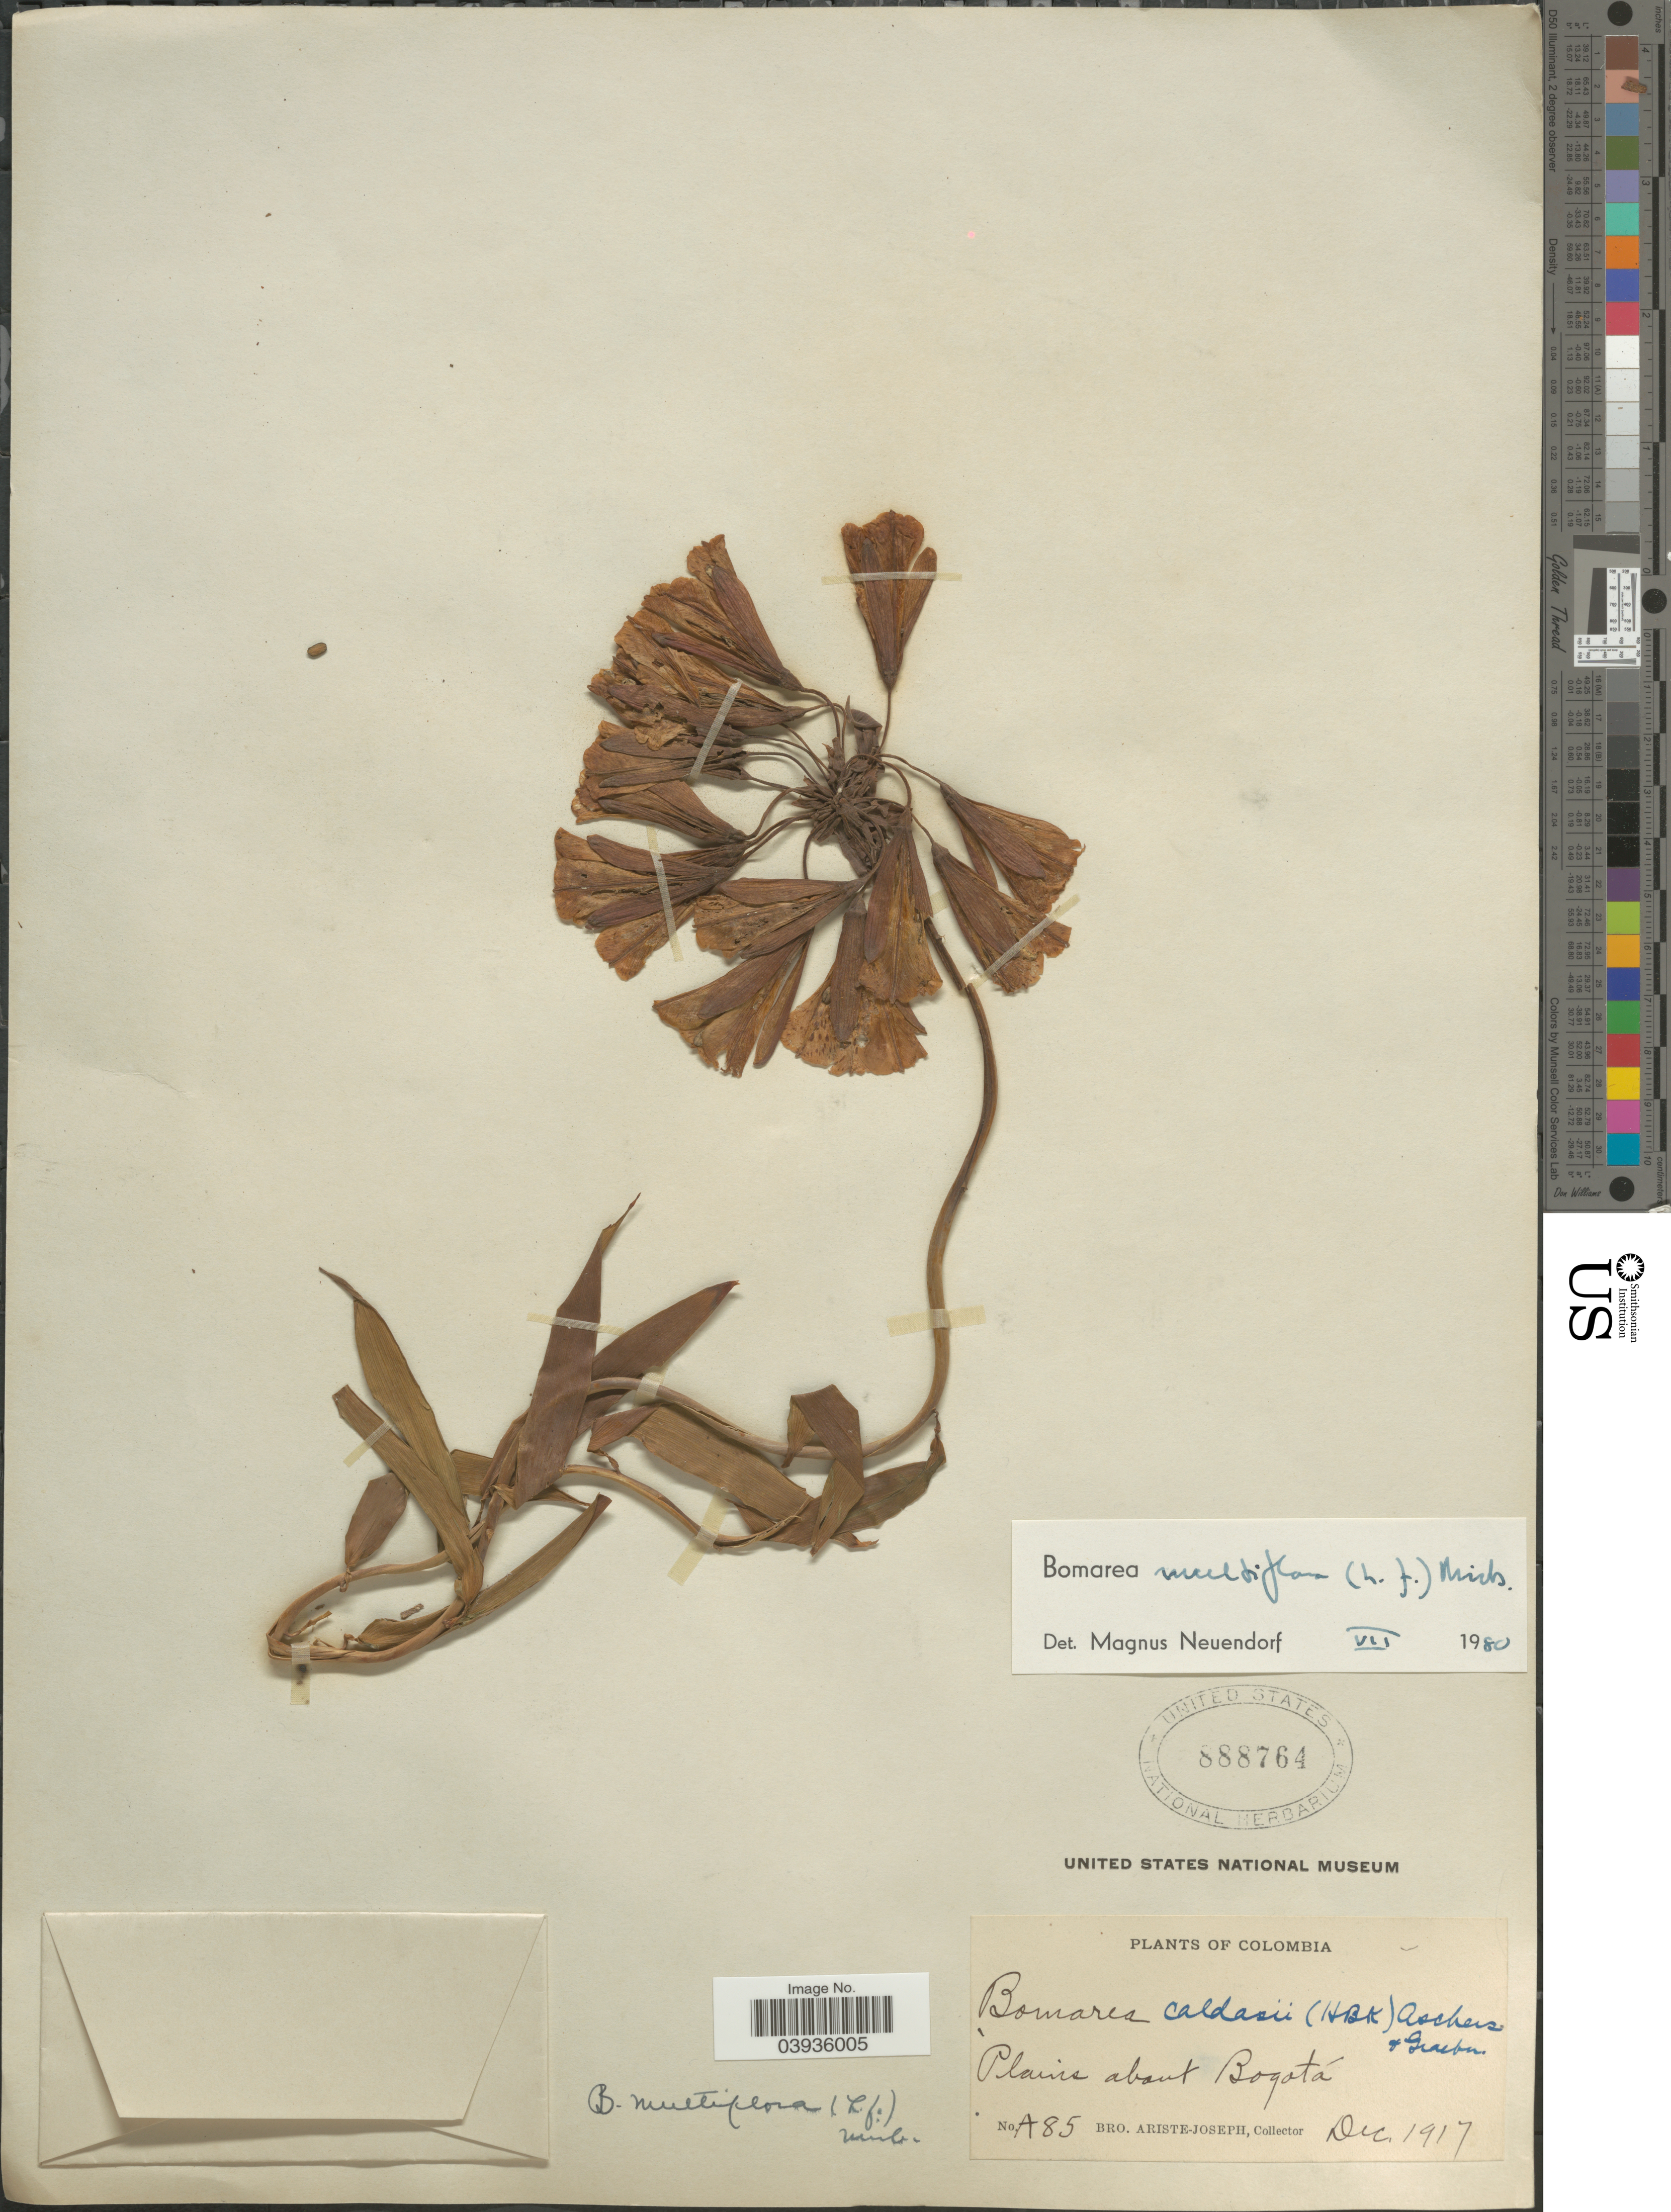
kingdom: Plantae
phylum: Tracheophyta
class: Liliopsida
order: Liliales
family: Alstroemeriaceae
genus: Bomarea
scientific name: Bomarea multiflora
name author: (L. f.) Mirb.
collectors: Bro. Ariste-Joseph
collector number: A85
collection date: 1917-12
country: Colombia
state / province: Bogota D.C.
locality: Plains about Bogotá.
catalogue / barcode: US 888764